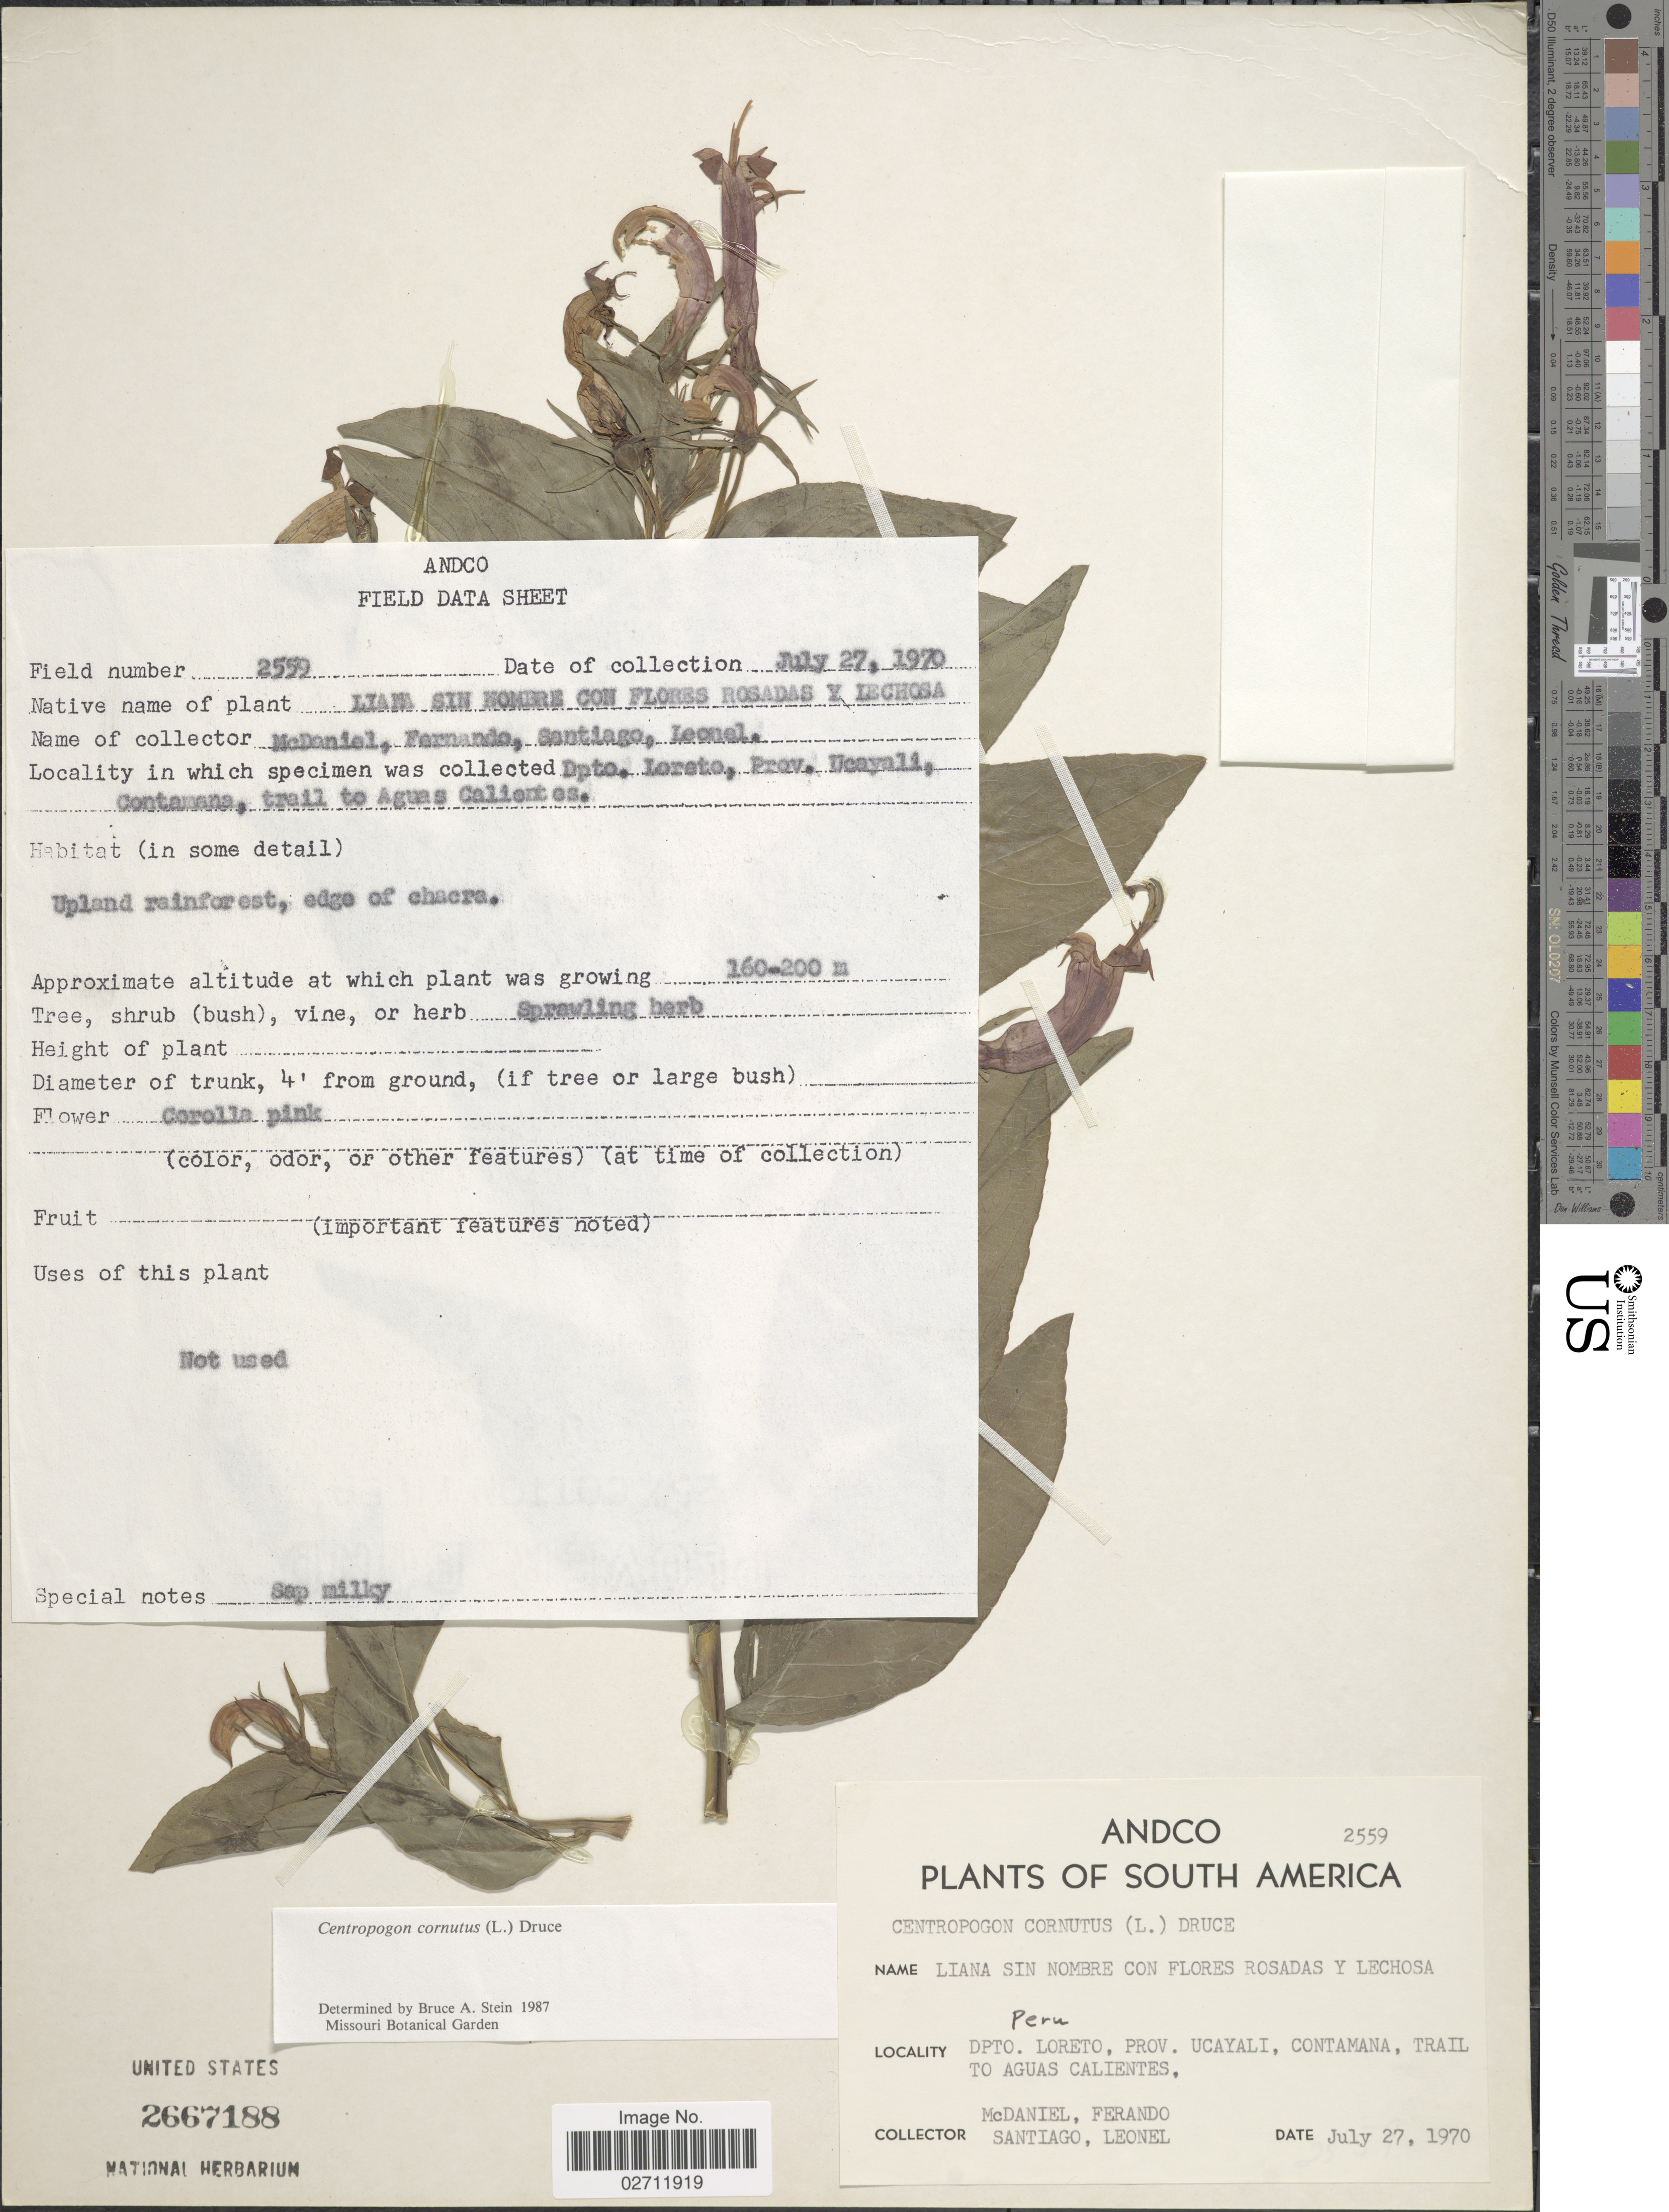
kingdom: Plantae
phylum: Tracheophyta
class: Magnoliopsida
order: Asterales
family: Campanulaceae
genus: Centropogon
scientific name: Centropogon cornutus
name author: (L.) Druce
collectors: -- McDaniel, -- Fernando, -. Santiago & -- Leonel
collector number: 2559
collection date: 1970-07-27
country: Peru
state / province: Loreto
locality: Prov. Ucayali, Contamana, Trail to Aguas Calientes.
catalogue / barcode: US 2667188